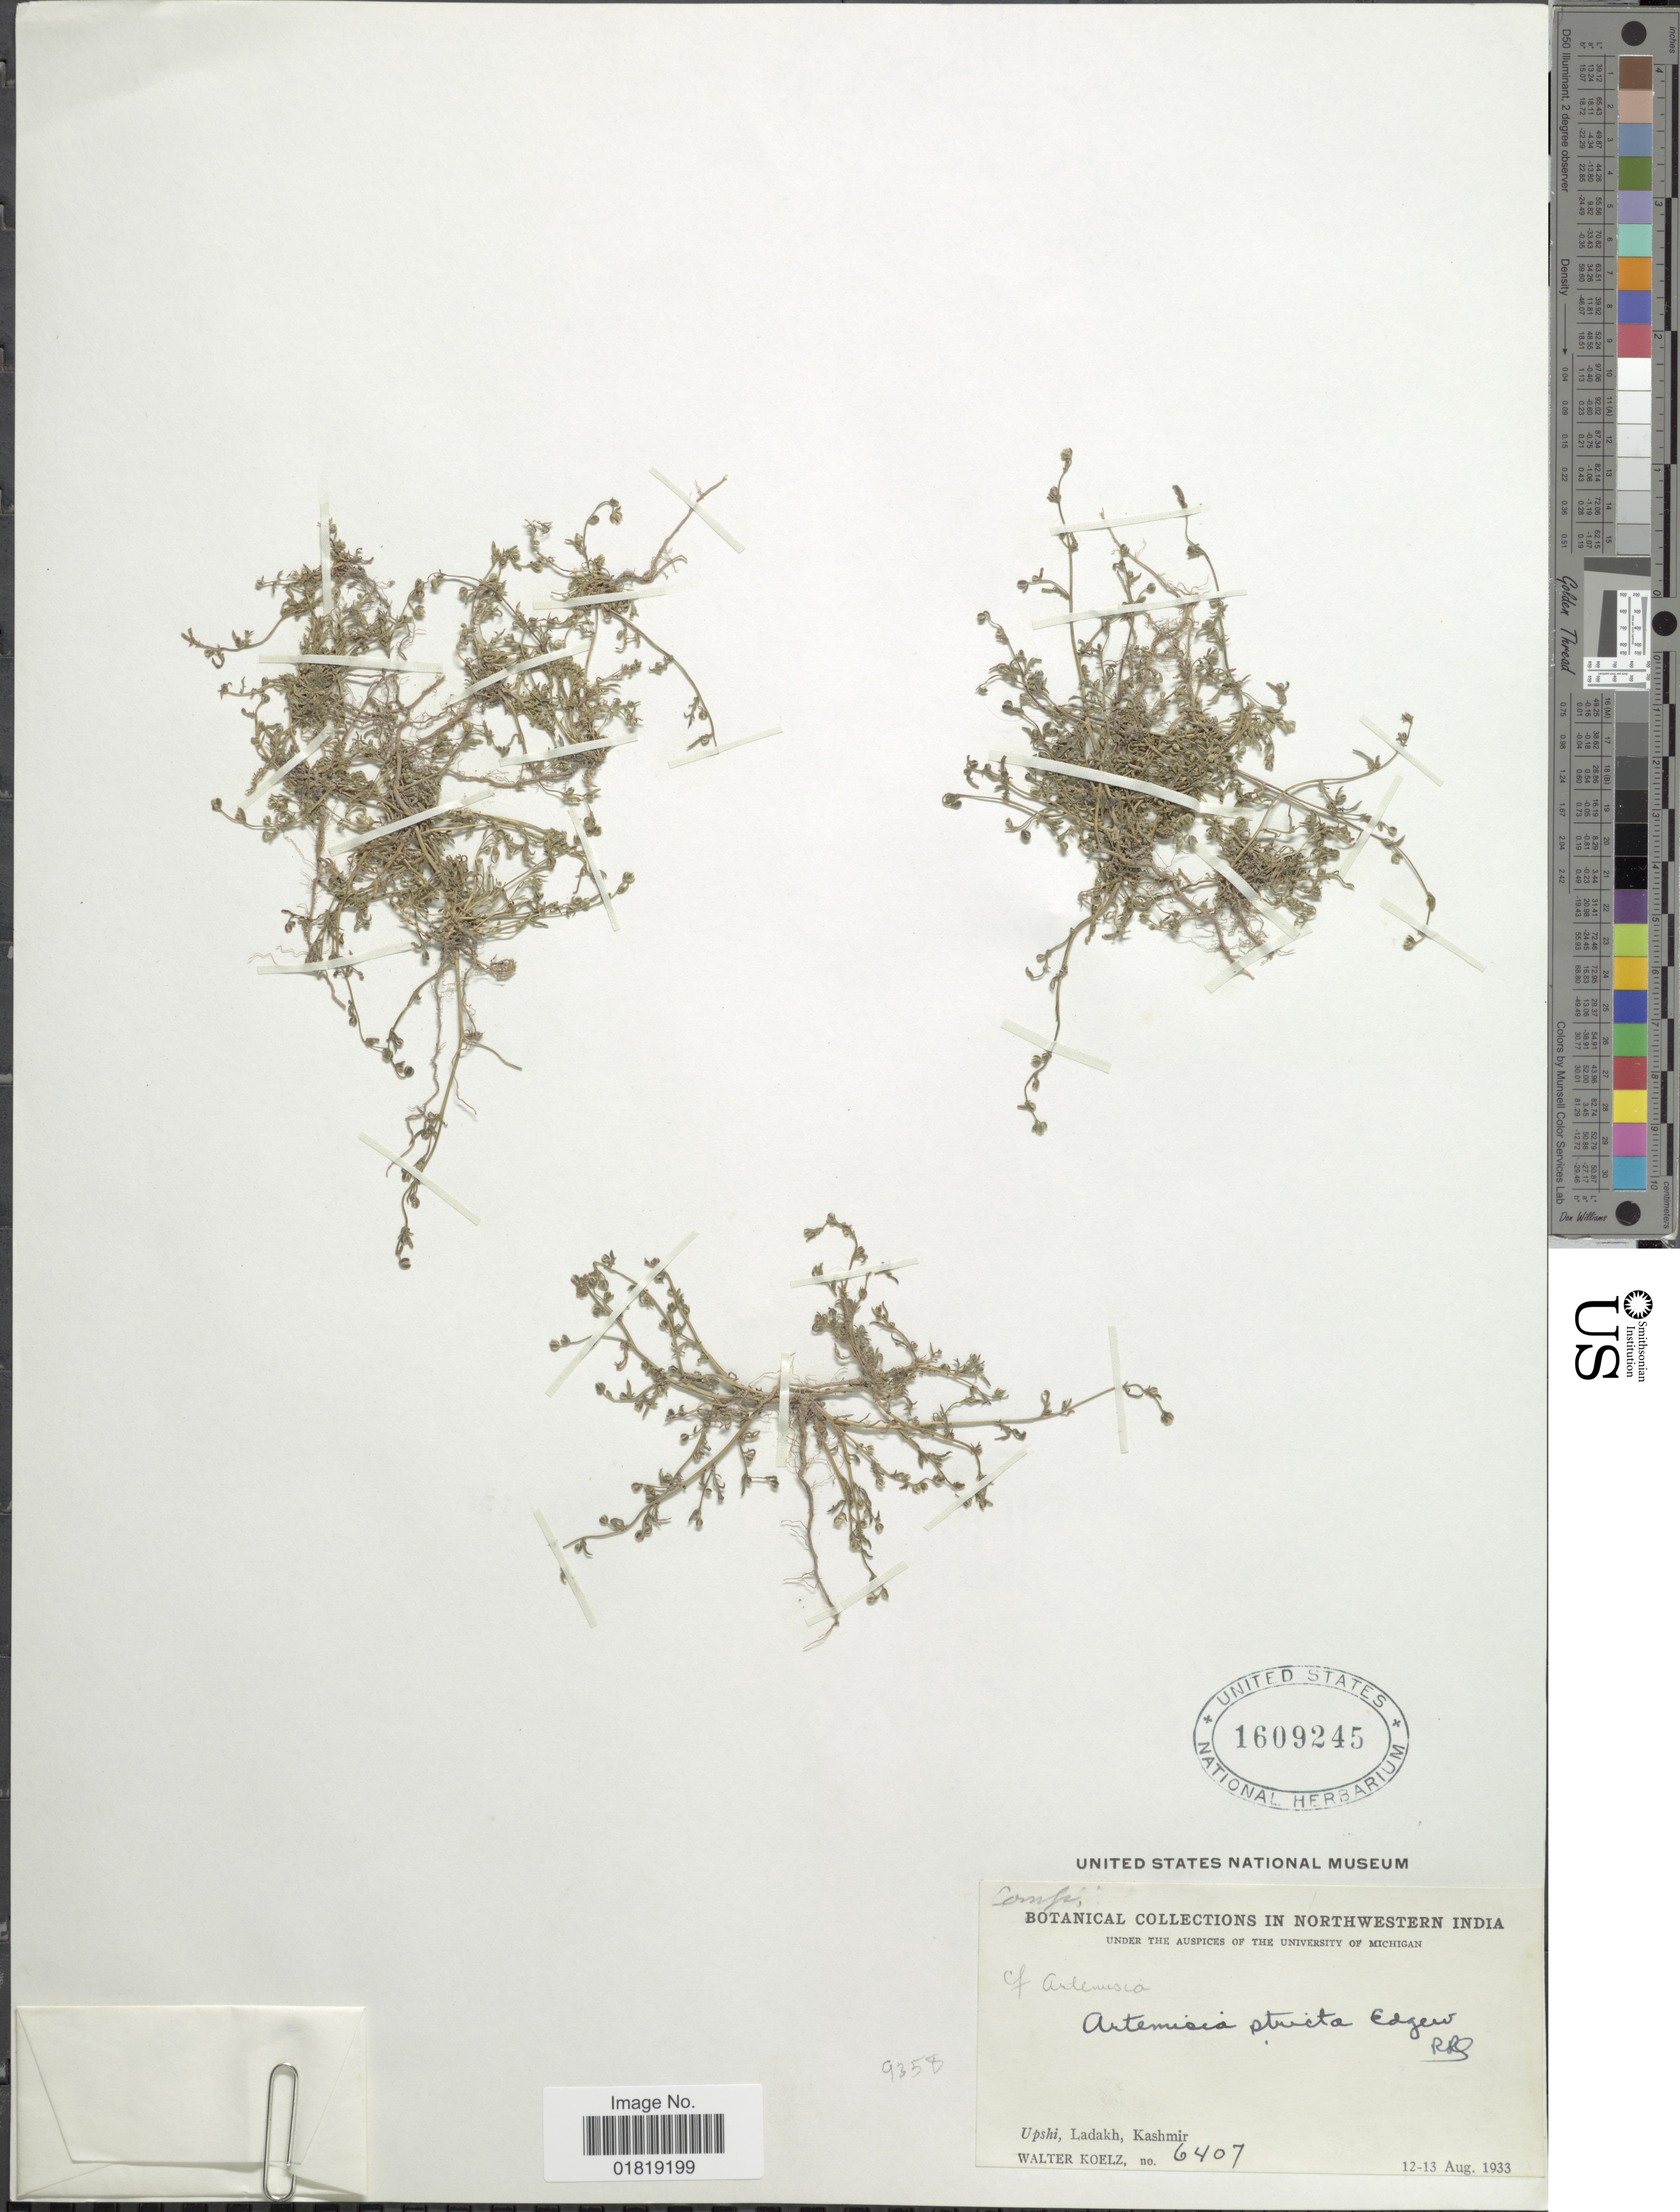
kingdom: Plantae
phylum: Tracheophyta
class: Magnoliopsida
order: Asterales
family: Asteraceae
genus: Artemisia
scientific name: Artemisia stricta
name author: Edgew.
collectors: W. N. Koelz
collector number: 6407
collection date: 1933-08-12/1933-08-13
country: India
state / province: Jammu and Kashmir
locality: Northwestern India, Upshi, Ladakh, Kashmir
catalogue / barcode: US 1609245